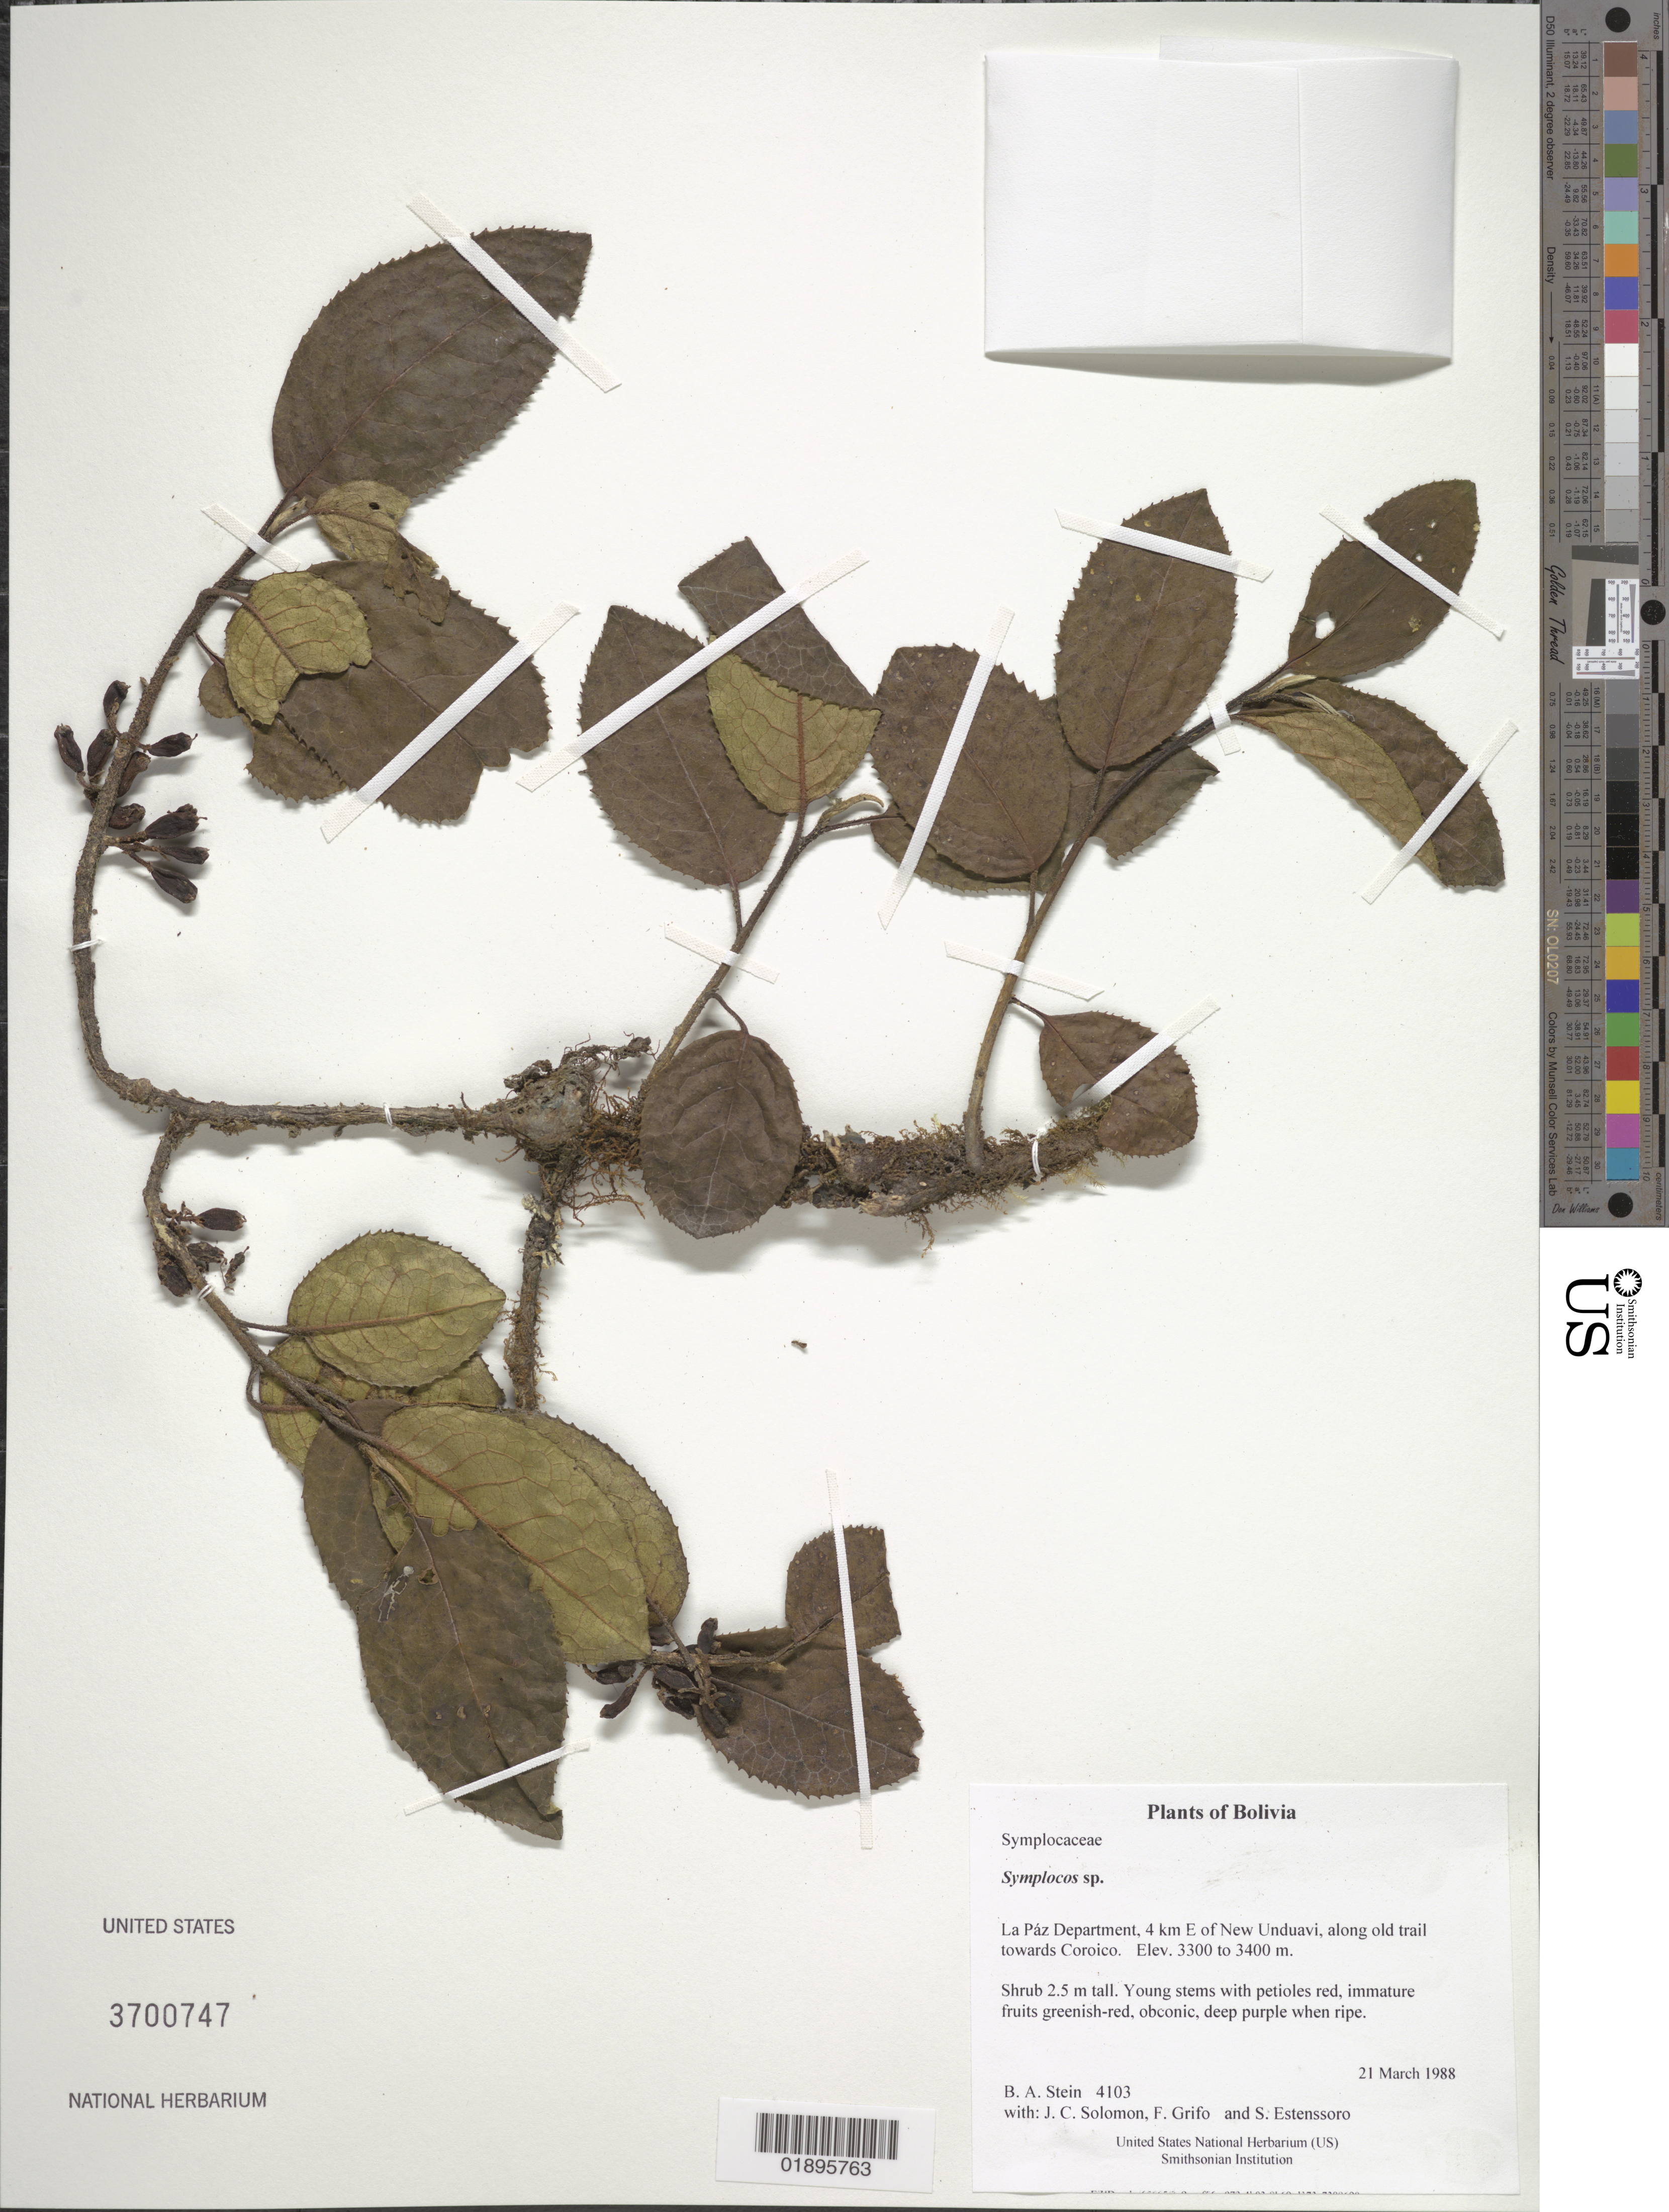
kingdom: Plantae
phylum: Tracheophyta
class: Magnoliopsida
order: Ericales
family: Symplocaceae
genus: Symplocos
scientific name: Symplocos sp.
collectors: B. A. Stein, J. C. Solomon, F. Grifo & S. Estenssoro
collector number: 4103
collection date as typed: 21 March 1988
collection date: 1988-03-21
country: Bolivia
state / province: La Páz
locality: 4 km E of New Unduavi, along old trail towards Coroico.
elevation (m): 3300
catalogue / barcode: US 3700747